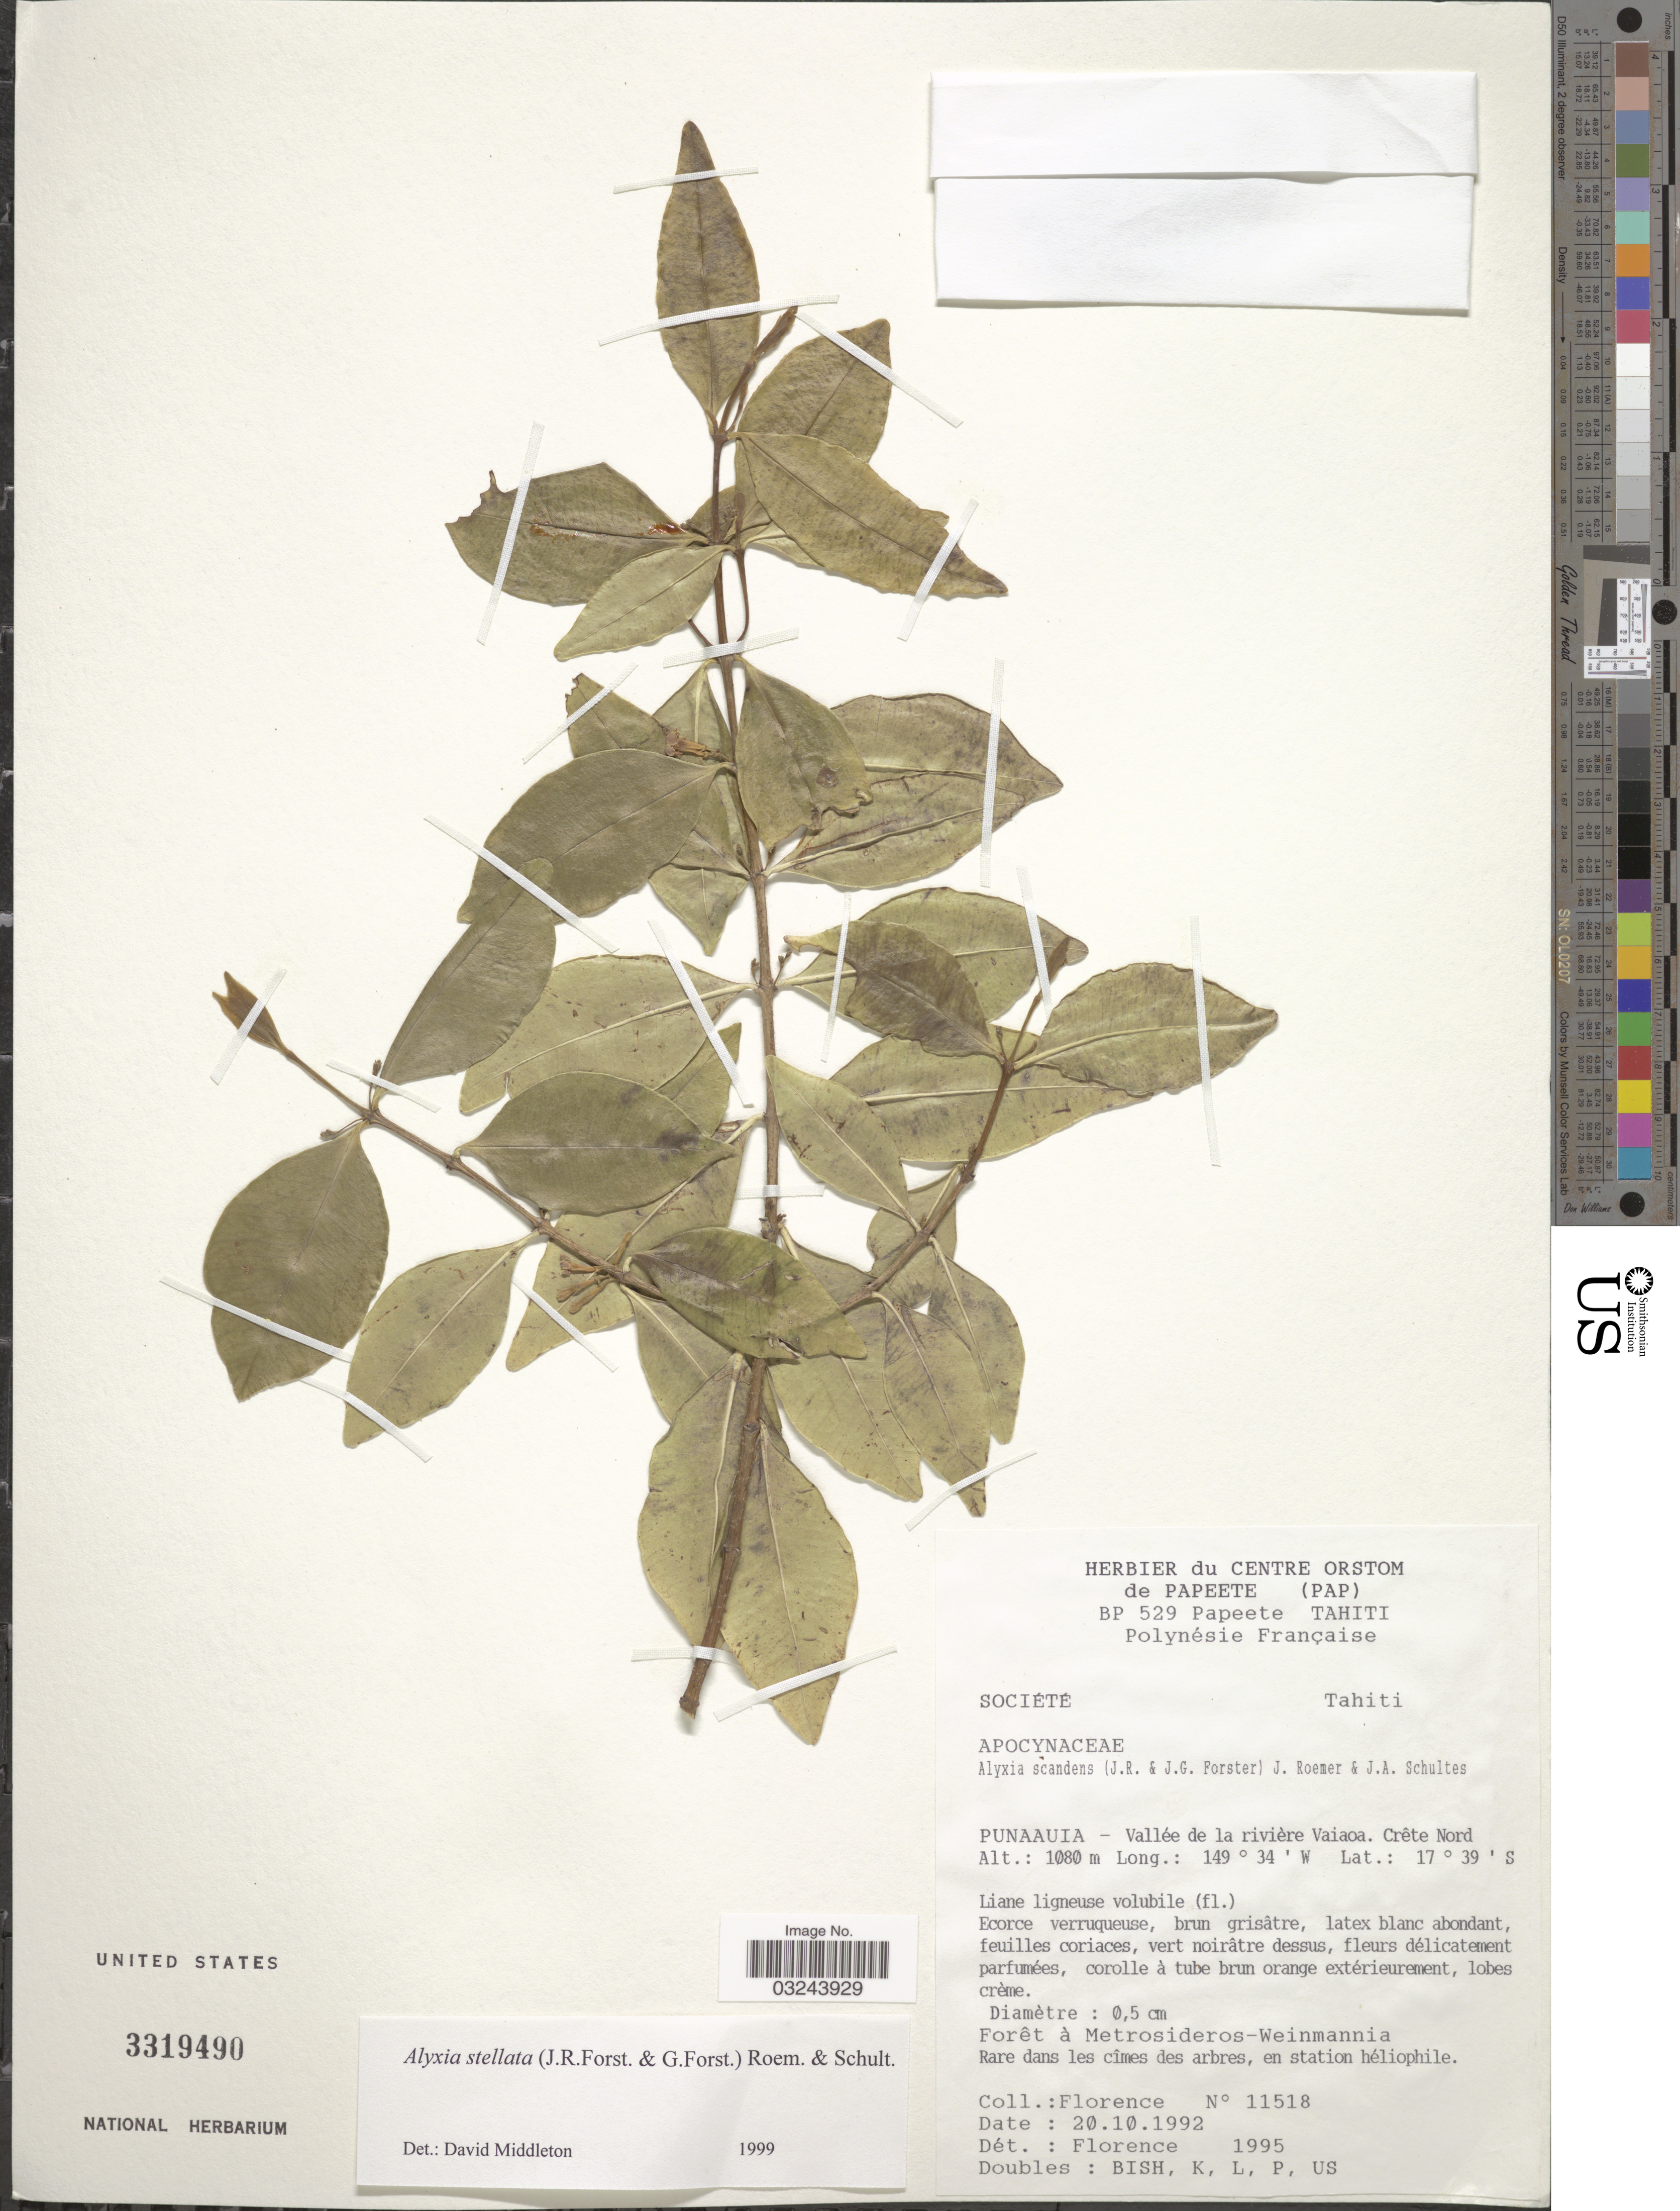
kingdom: Plantae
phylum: Tracheophyta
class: Magnoliopsida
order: Gentianales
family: Apocynaceae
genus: Alyxia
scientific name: Alyxia stellata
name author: (J.R. Forst. & G. Forst.) Roem. & Schult.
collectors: -. Florence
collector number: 11518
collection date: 1992-10-20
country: French Polynesia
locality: Polynésie Française. Société, Tahiti. Punaauia - Vallée de la rivière Vaiaoa. Crête Nord.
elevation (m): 1080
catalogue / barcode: US 3319490